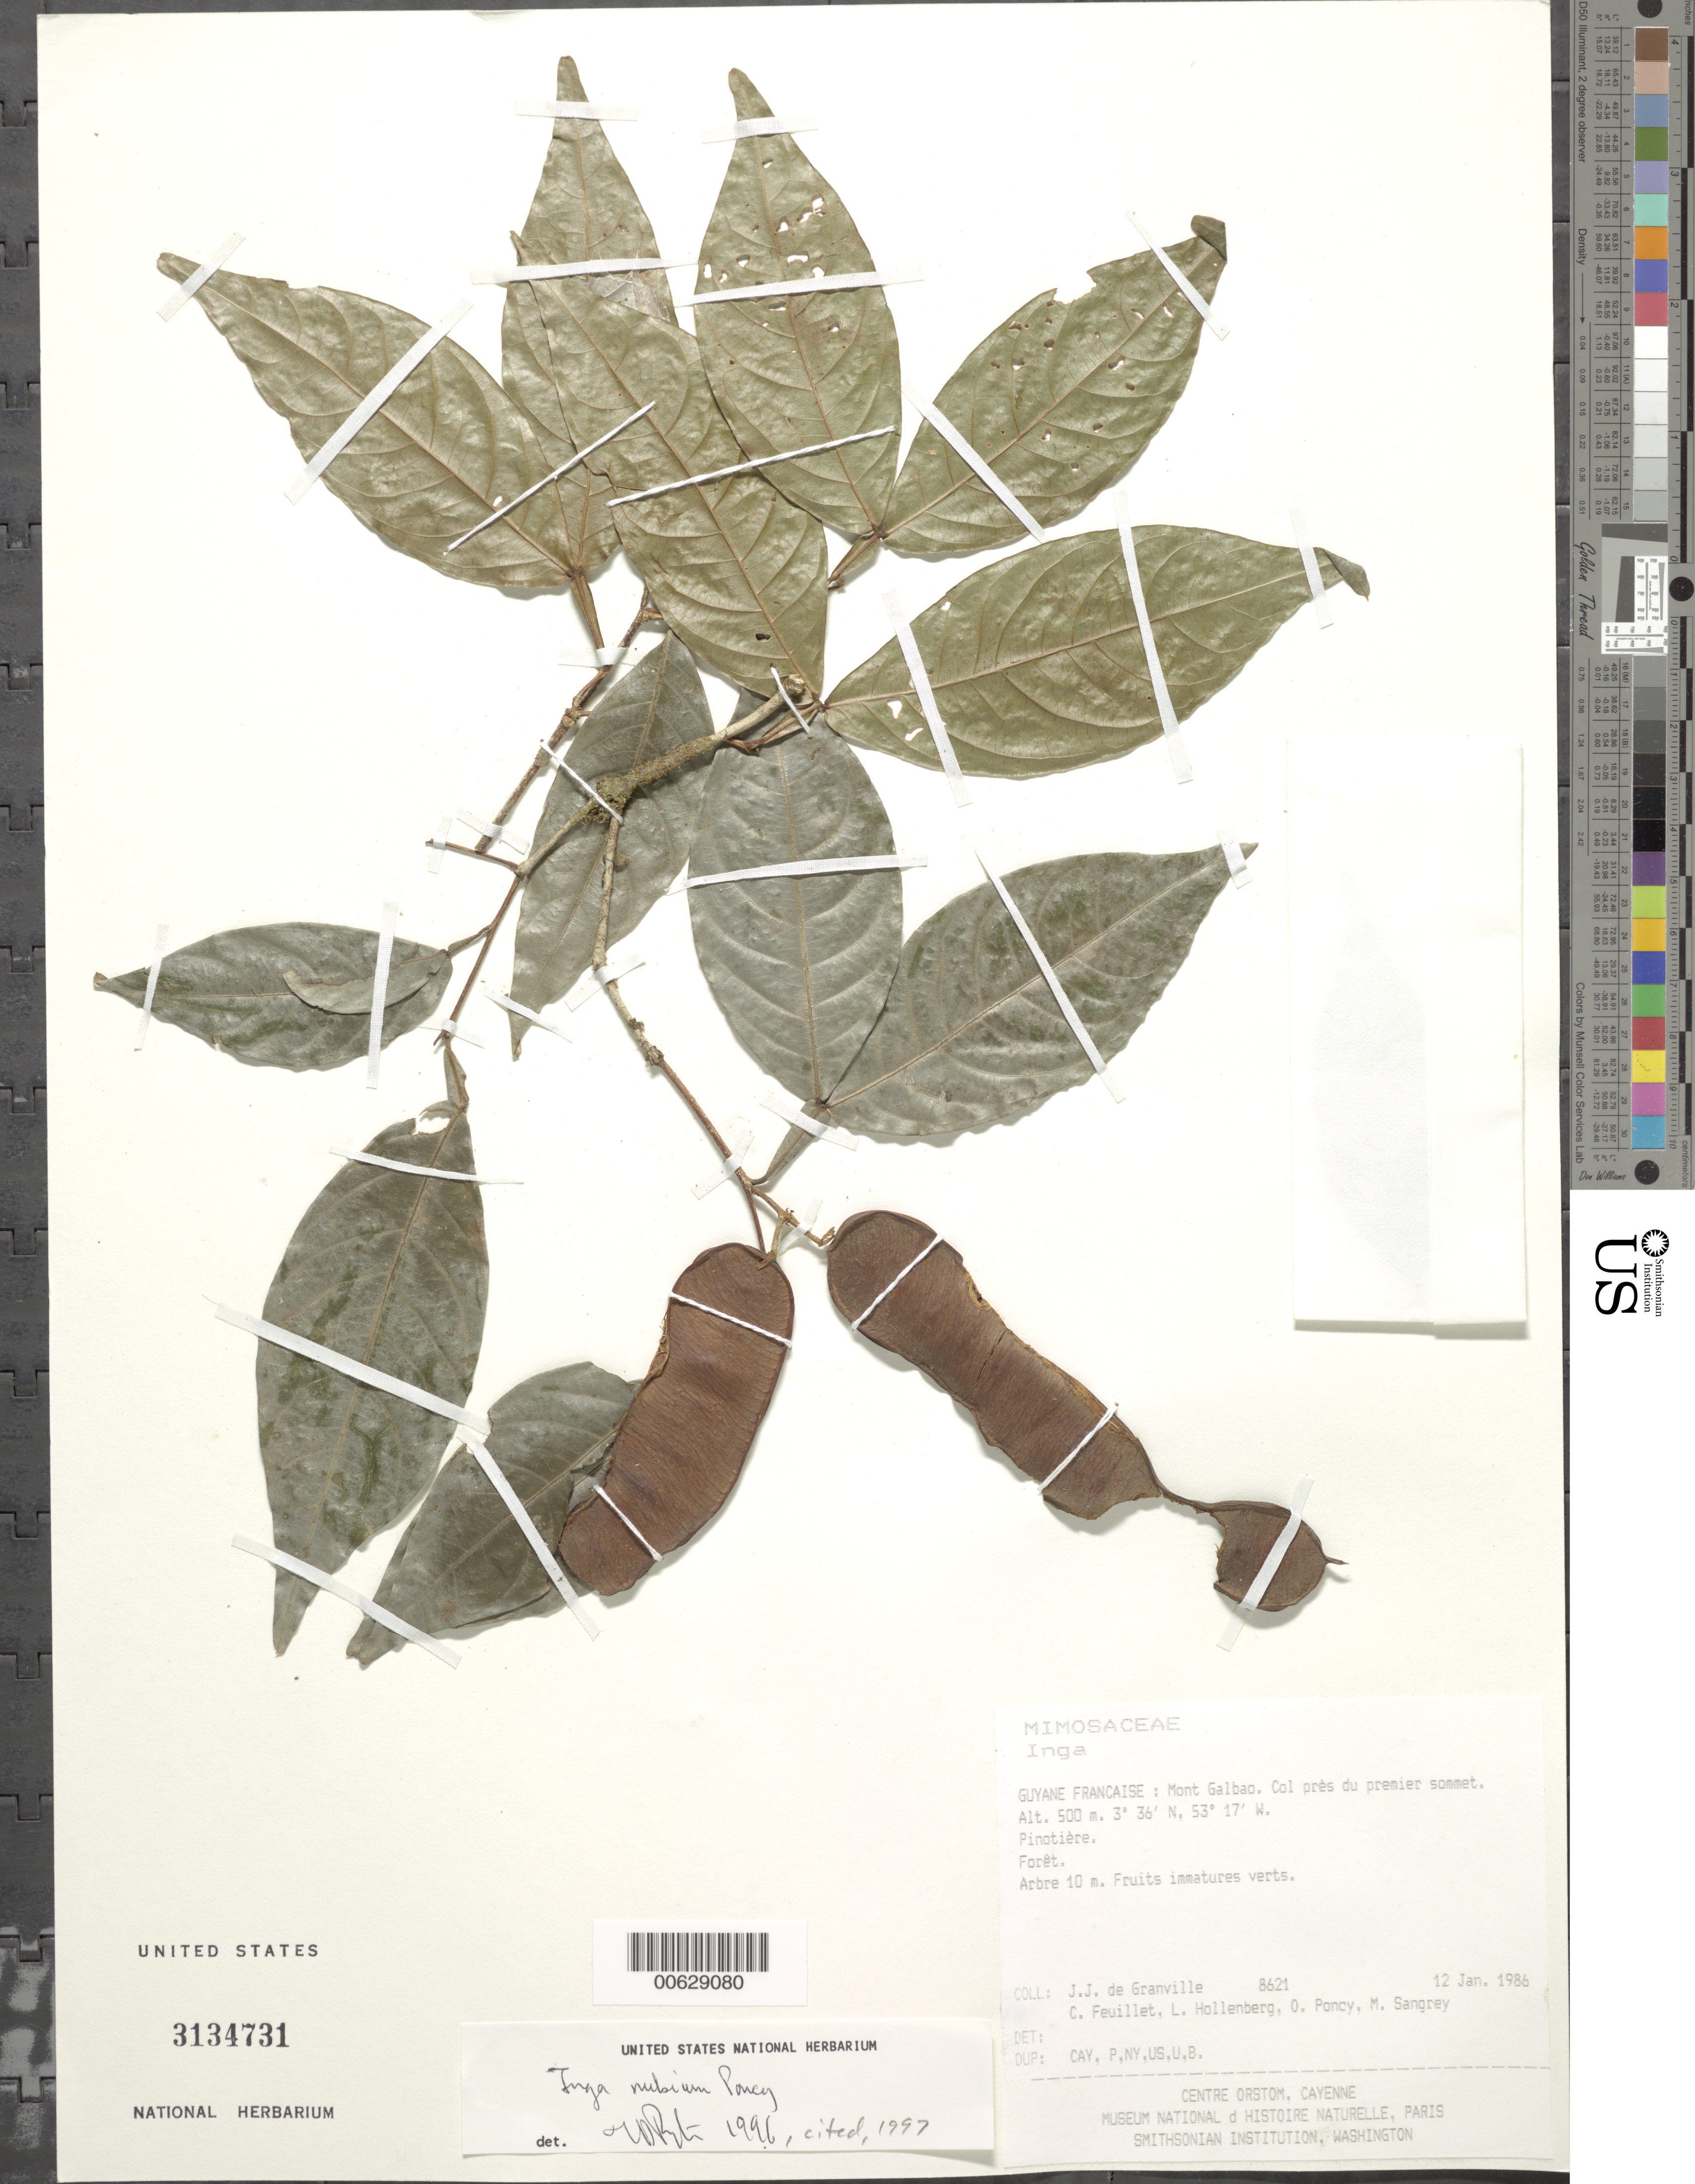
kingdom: Plantae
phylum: Tracheophyta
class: Magnoliopsida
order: Fabales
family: Fabaceae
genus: Inga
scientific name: Inga nubium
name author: Poncy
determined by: Pennington, --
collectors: J.-J. de Granville, C. Feuillet, L. Hollenberg, O. Poncy & M. S. Sangrey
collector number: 8621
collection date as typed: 12-Jan-86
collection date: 1986-01-12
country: French Guiana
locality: Mont Galbao. Premier sommet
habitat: Forêt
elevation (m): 500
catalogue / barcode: US 3134731